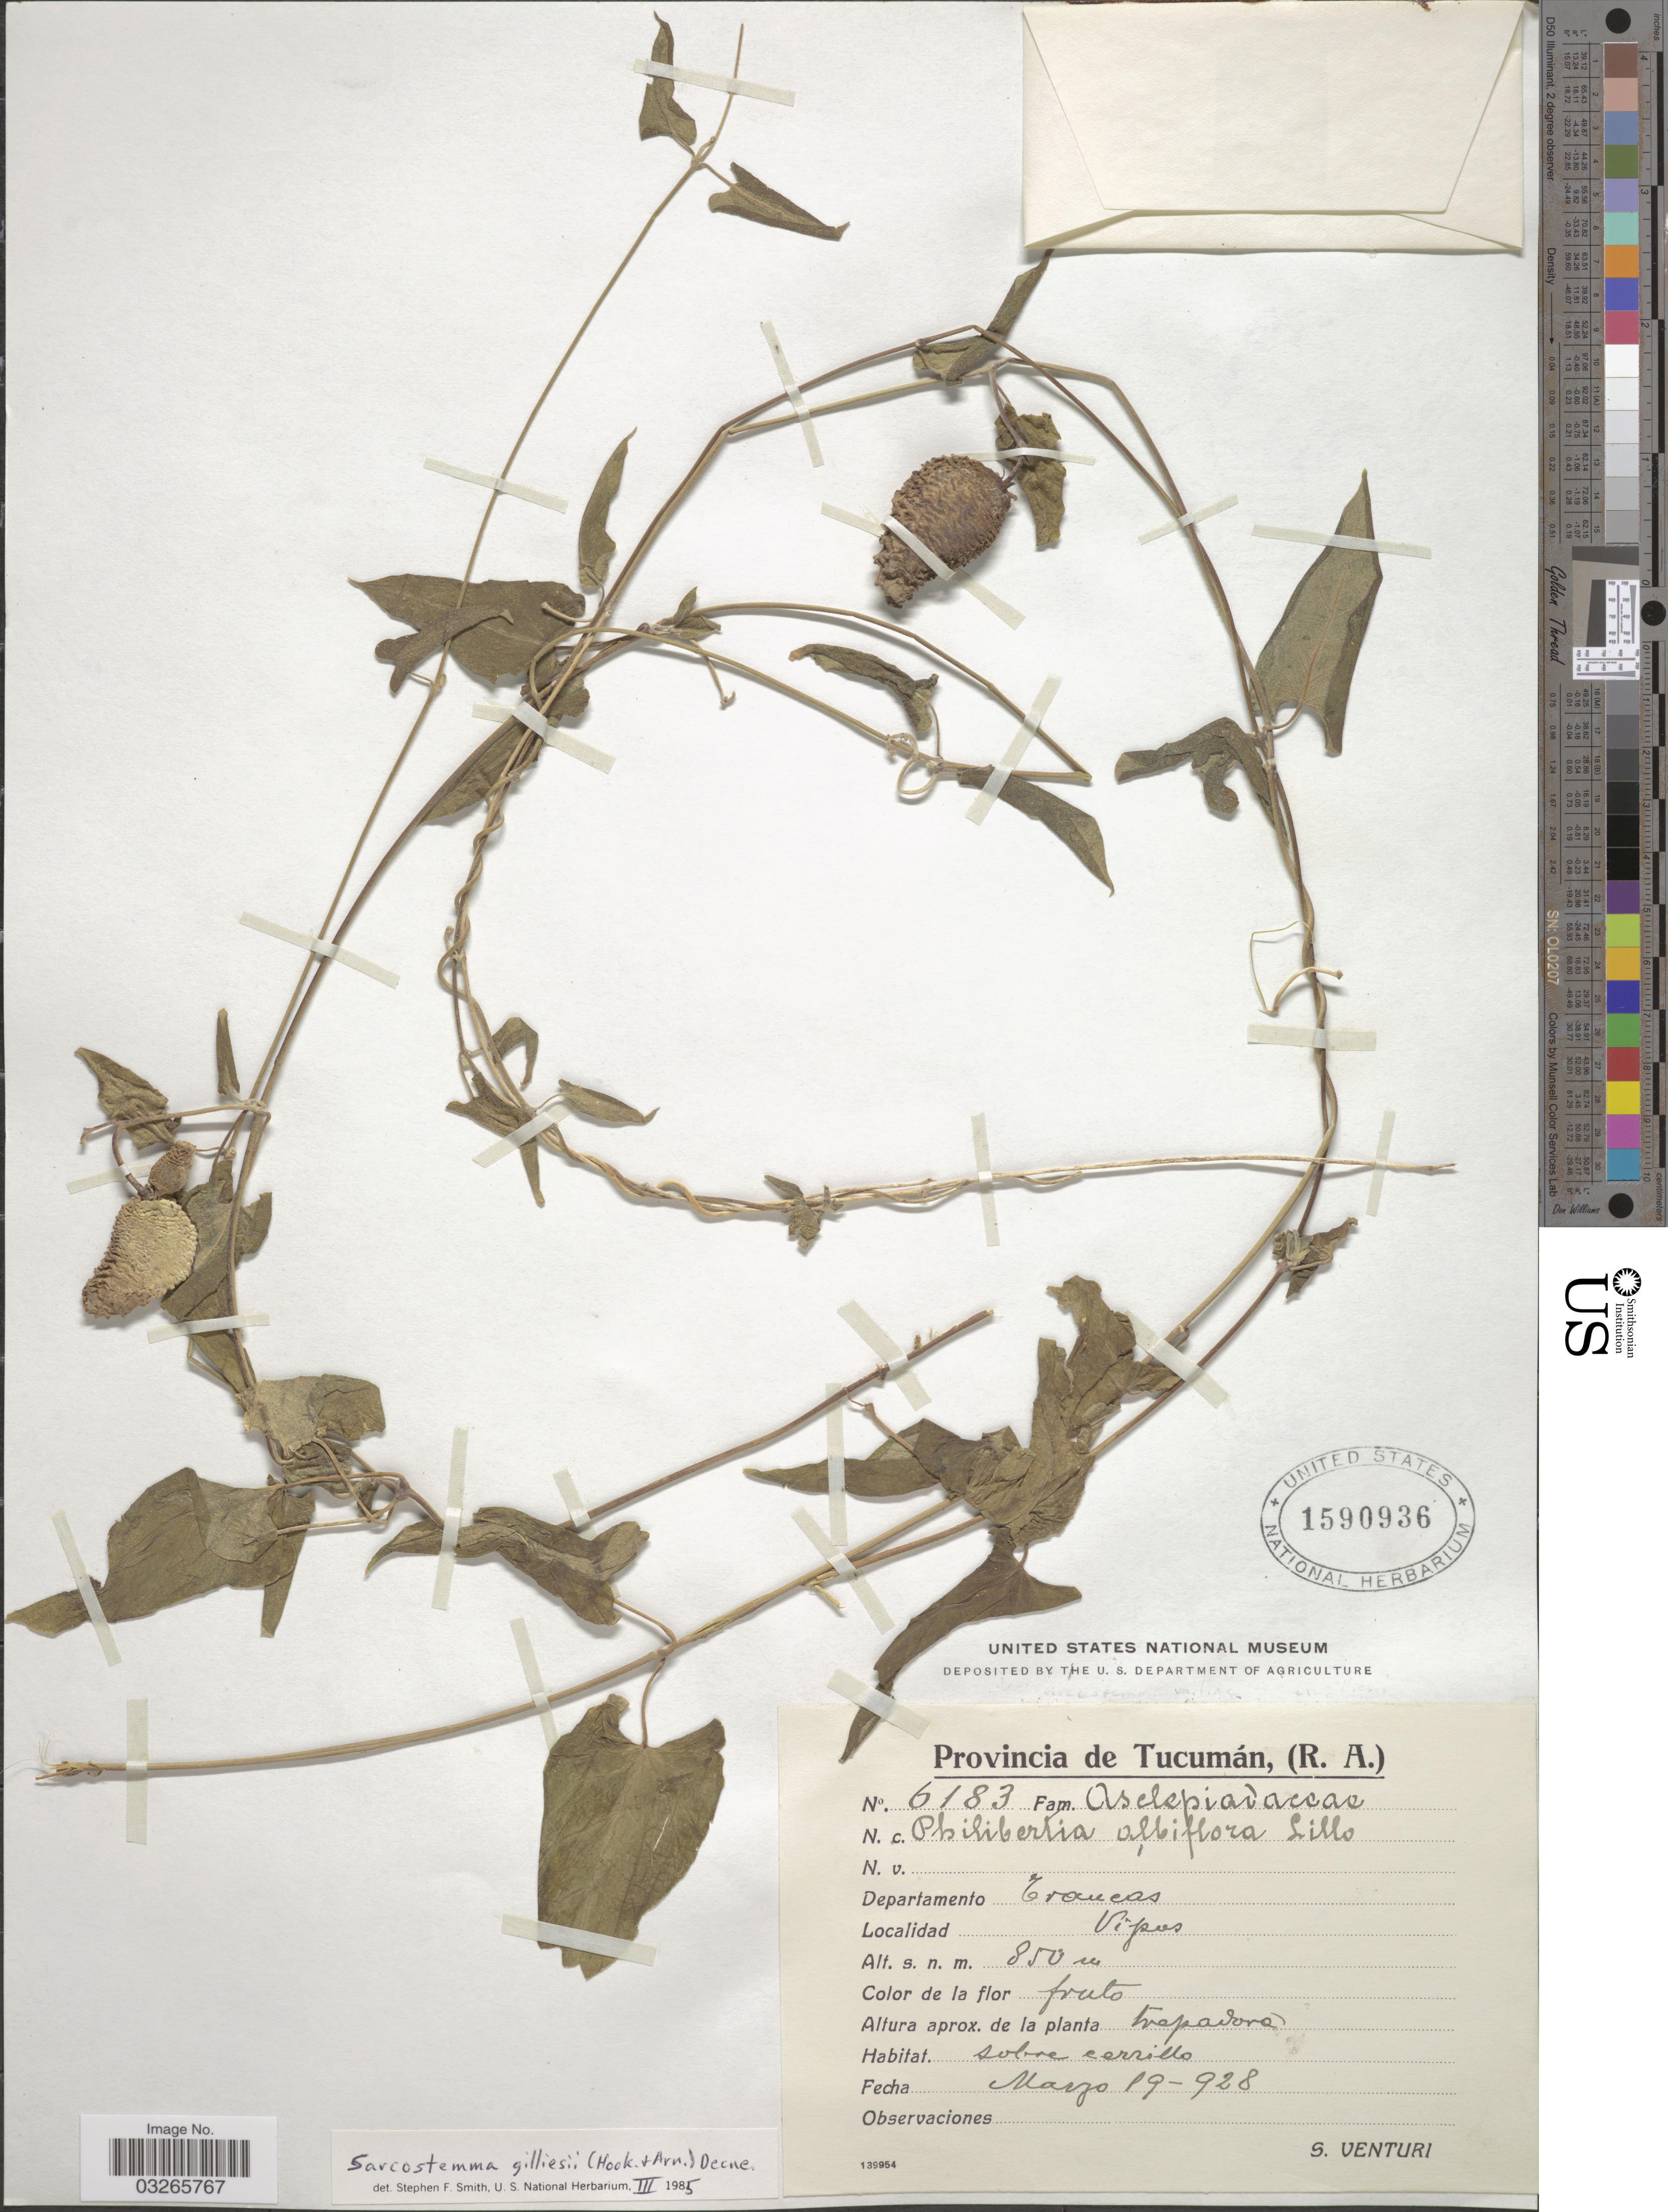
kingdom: Plantae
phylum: Tracheophyta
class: Magnoliopsida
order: Gentianales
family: Apocynaceae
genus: Sarcostemma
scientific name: Sarcostemma gilliesii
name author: (Hook. & Arn.) Decne.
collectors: S. Venturi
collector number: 6183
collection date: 1928-03-19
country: Argentina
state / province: Tucuman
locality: Departamento Trancas. Vipos.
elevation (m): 850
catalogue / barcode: US 1590936